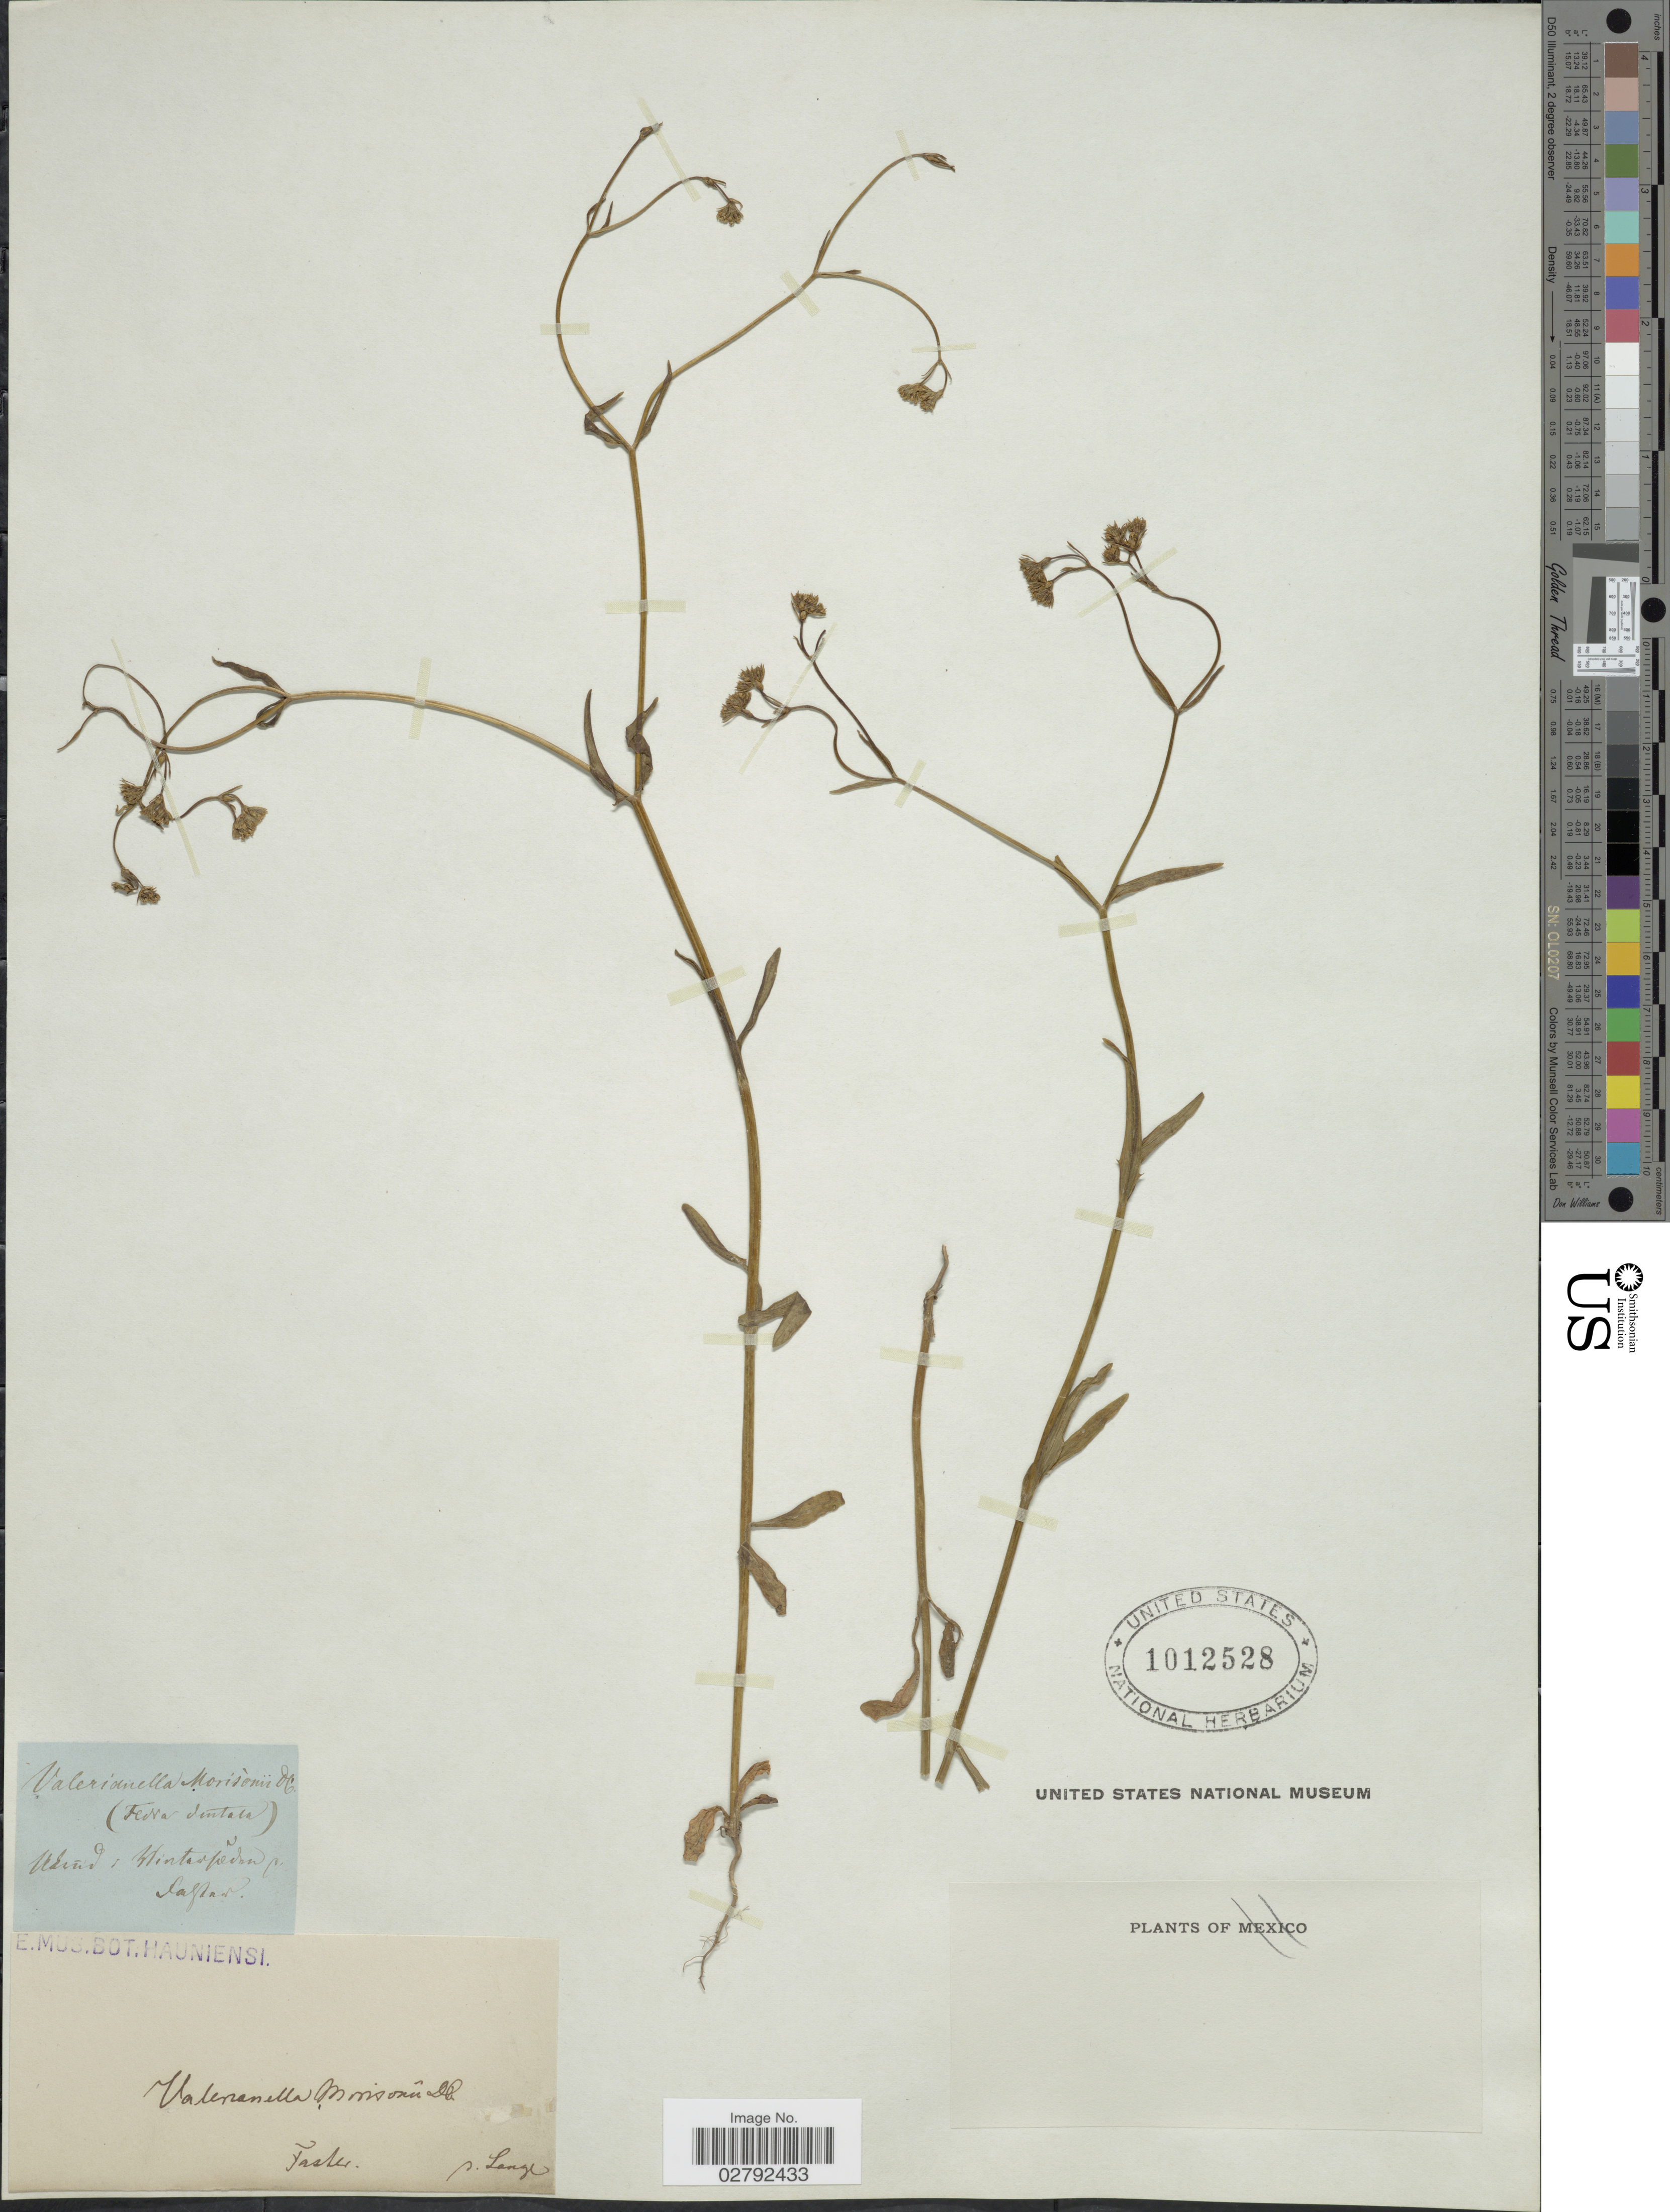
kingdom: Plantae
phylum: Tracheophyta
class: Magnoliopsida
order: Dipsacales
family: Caprifoliaceae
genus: Valerianella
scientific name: Valerianella morisonii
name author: (Spreng.) DC.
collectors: -- Lange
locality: Wernd; Winterpedorp. Faster [interpreted]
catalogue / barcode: US 1012528